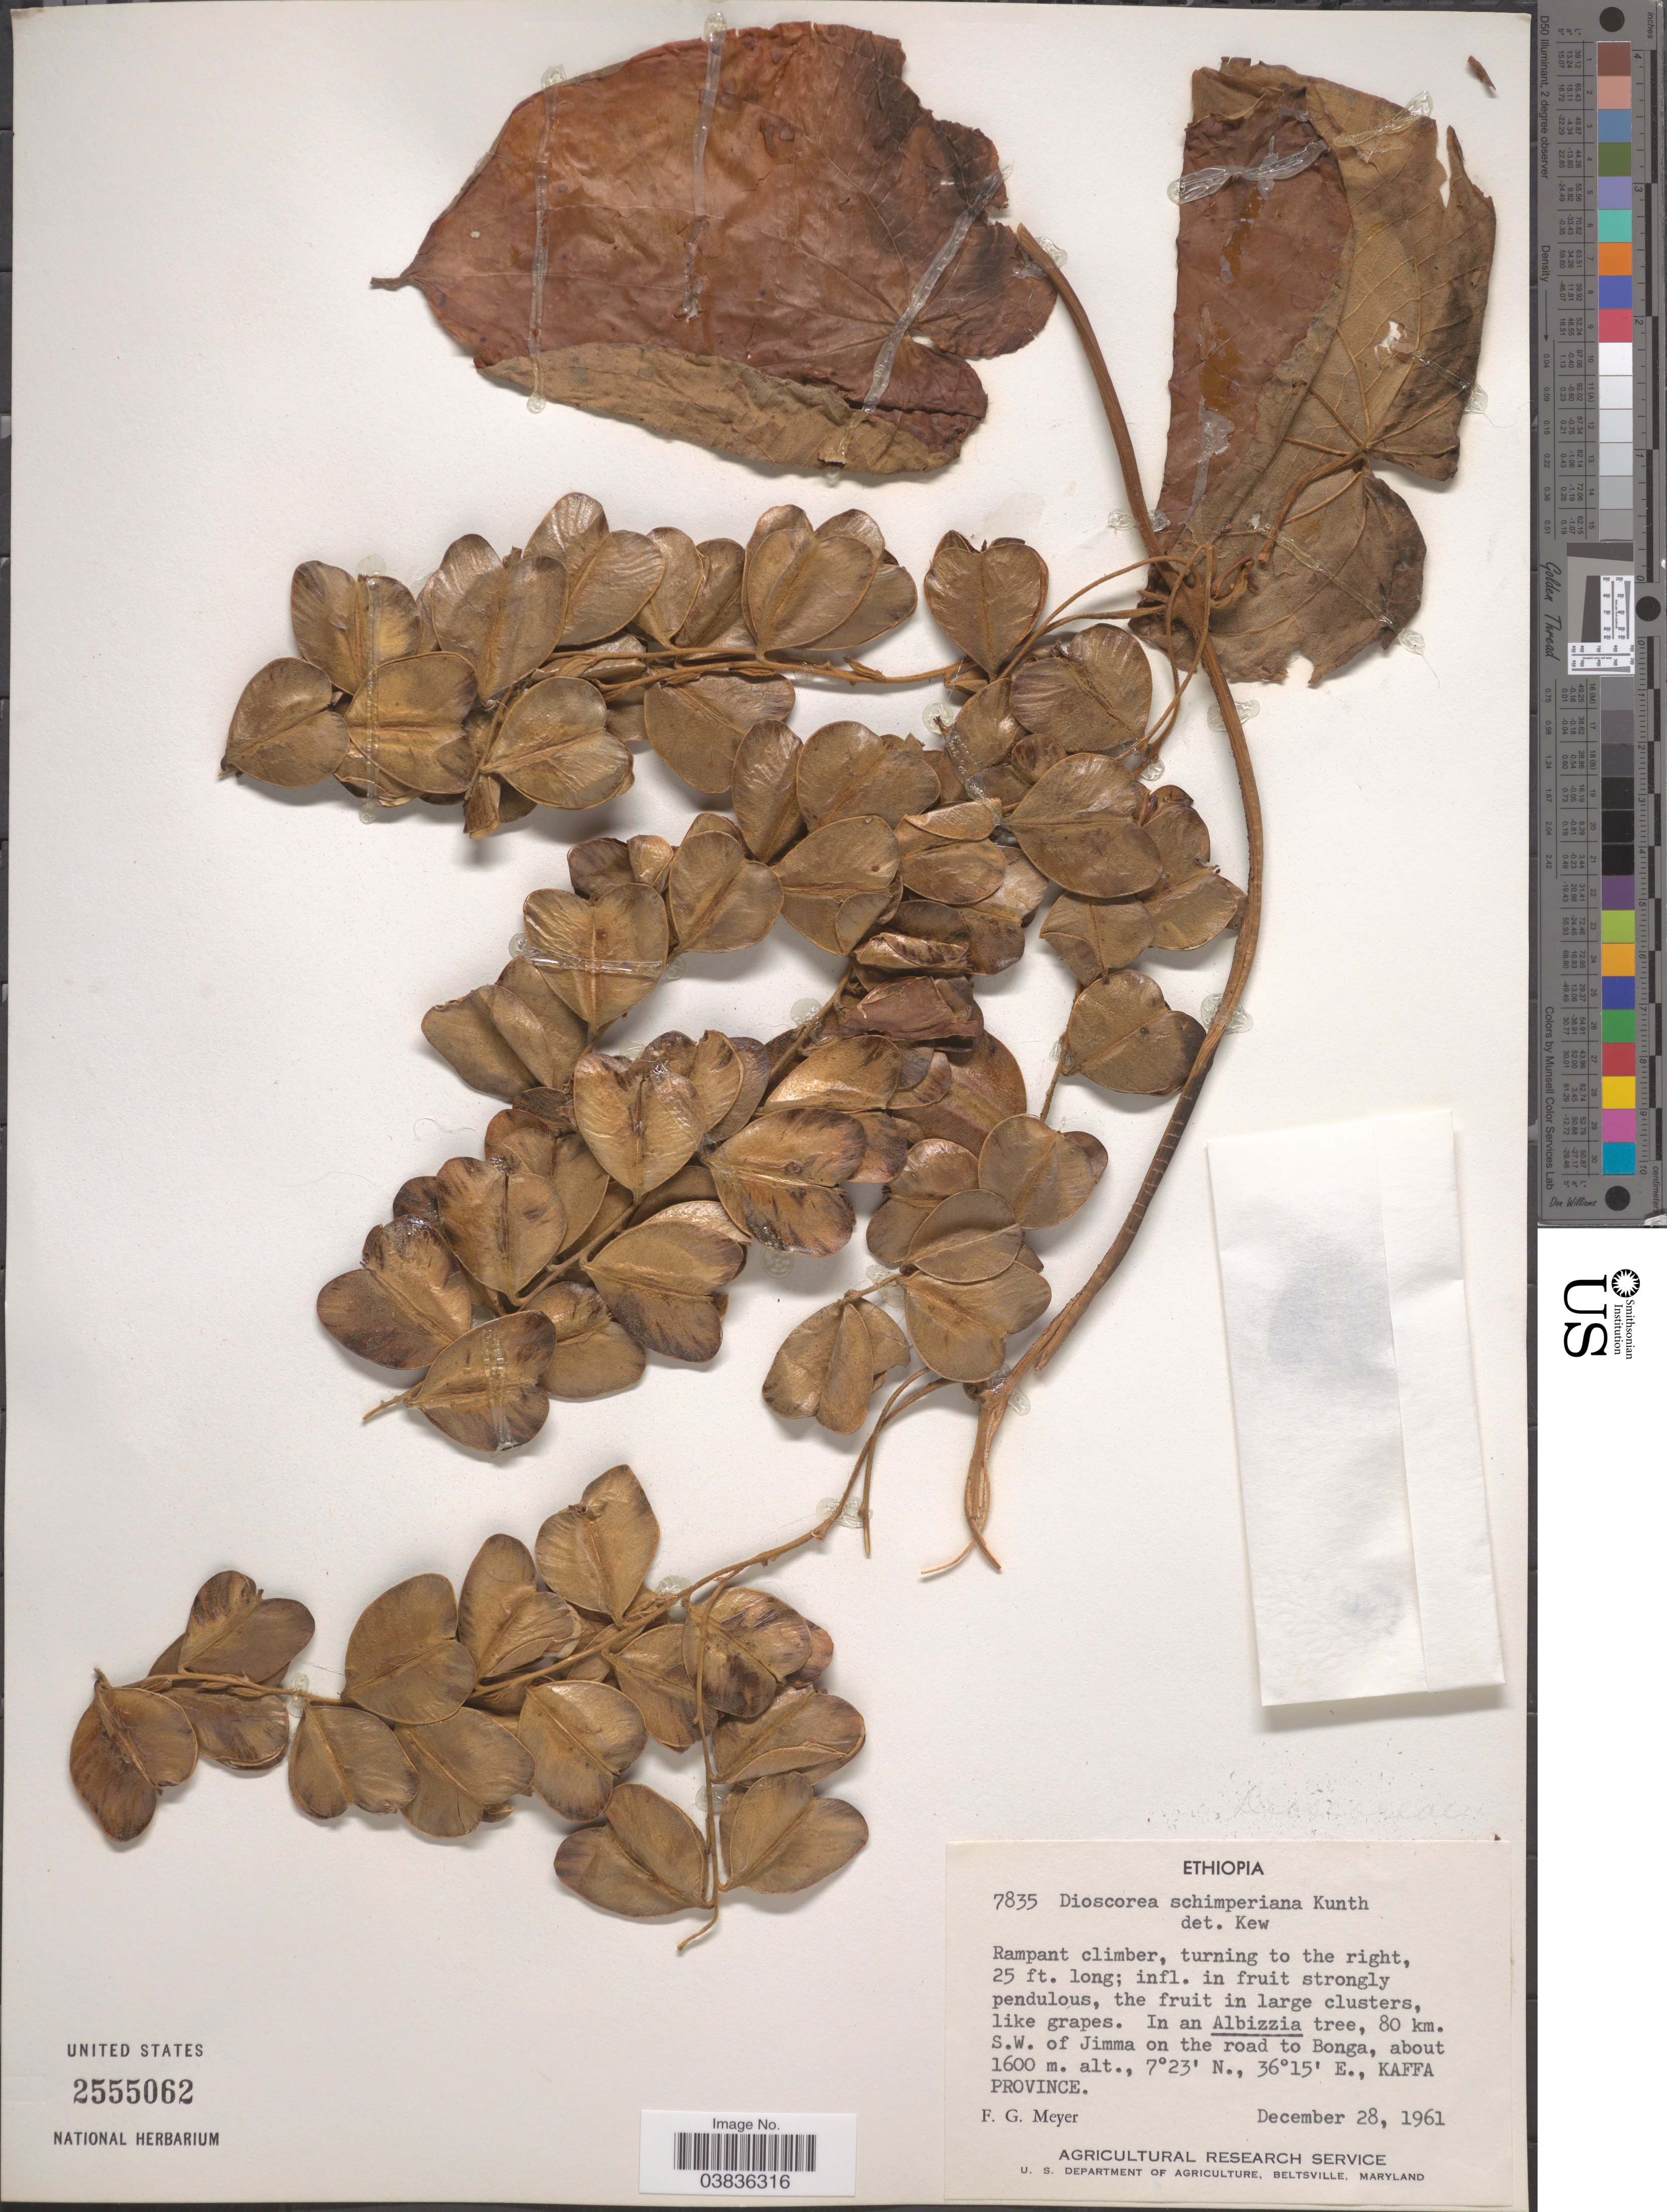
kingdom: Plantae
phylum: Tracheophyta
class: Liliopsida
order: Dioscoreales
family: Dioscoreaceae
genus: Dioscorea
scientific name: Dioscorea schimperiana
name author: Hochst. ex Kunth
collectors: F. G. Meyer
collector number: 7835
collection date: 1961-12-28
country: Ethiopia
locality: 80 km. S.W. of Jimma on the road to Bonga, Kaffa Province.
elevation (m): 1600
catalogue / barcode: US 2555062